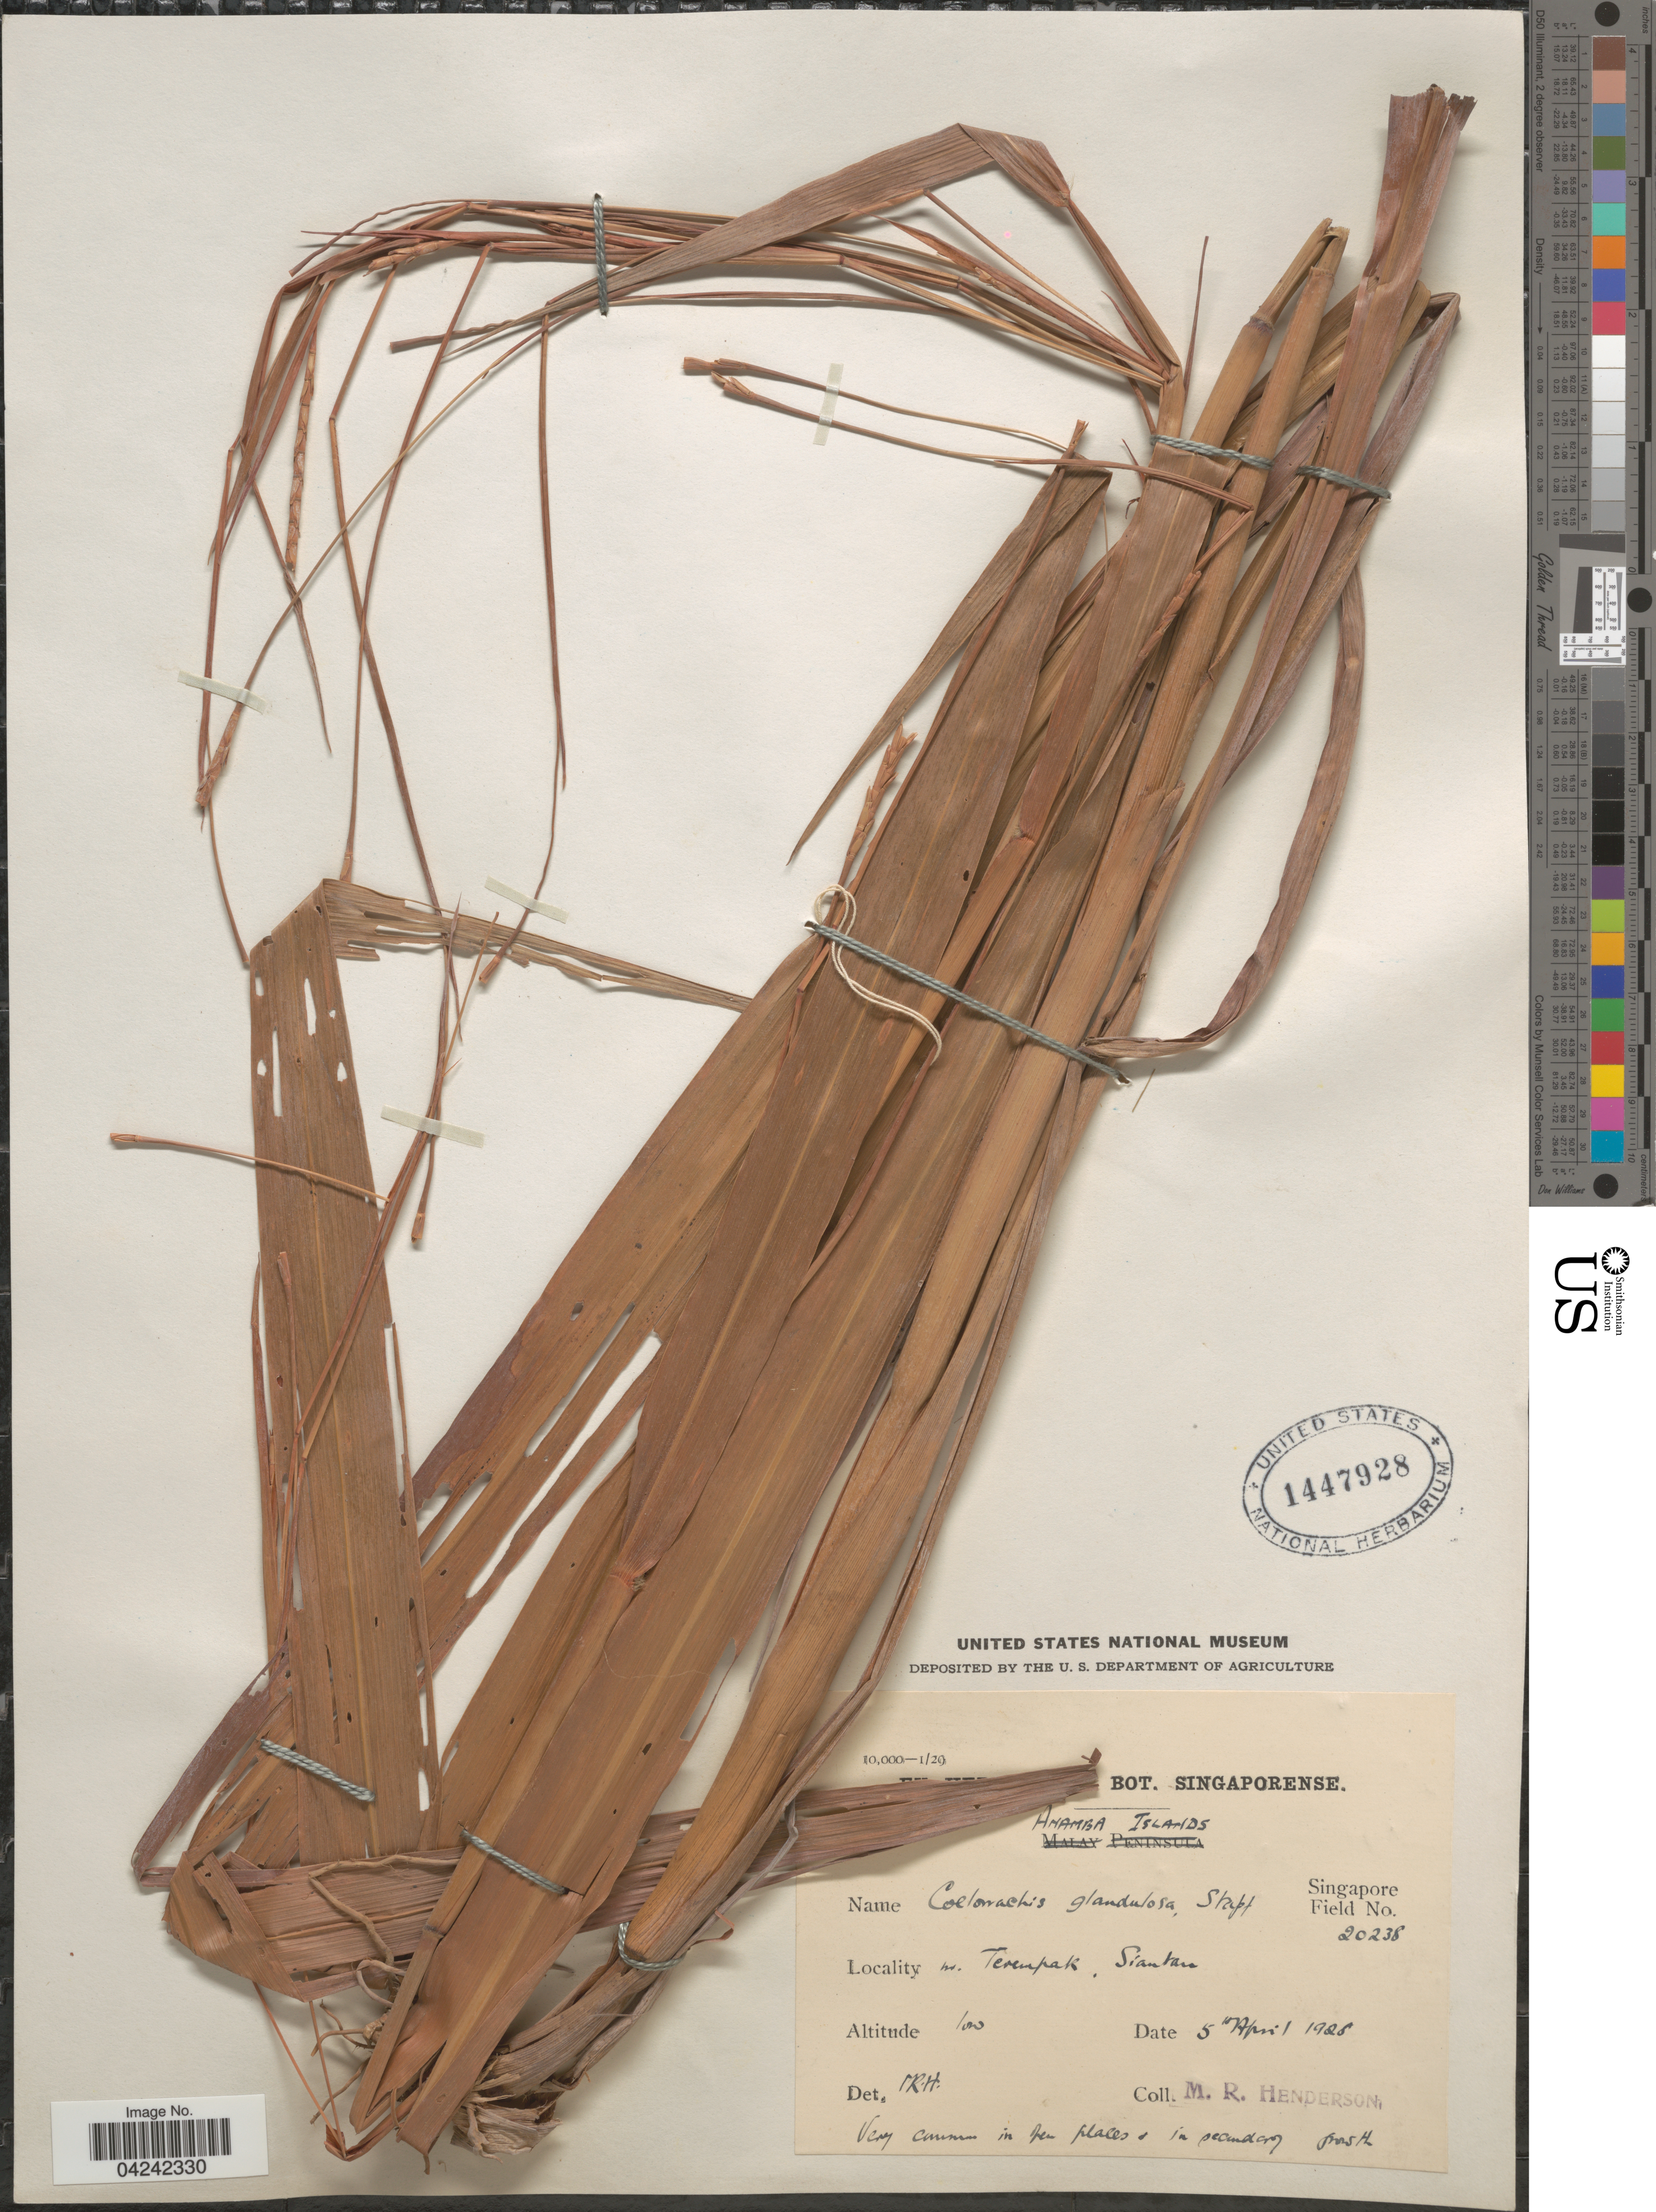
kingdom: Plantae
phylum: Tracheophyta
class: Liliopsida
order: Poales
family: Poaceae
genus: Rottboellia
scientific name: Rottboellia glandulosa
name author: Trin.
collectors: M. Henderson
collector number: Singapore Field 20238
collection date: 1926-04-05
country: Singapore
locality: Anamba Islands. [illegible text] Terempak. Siantan.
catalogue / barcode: US 1447928